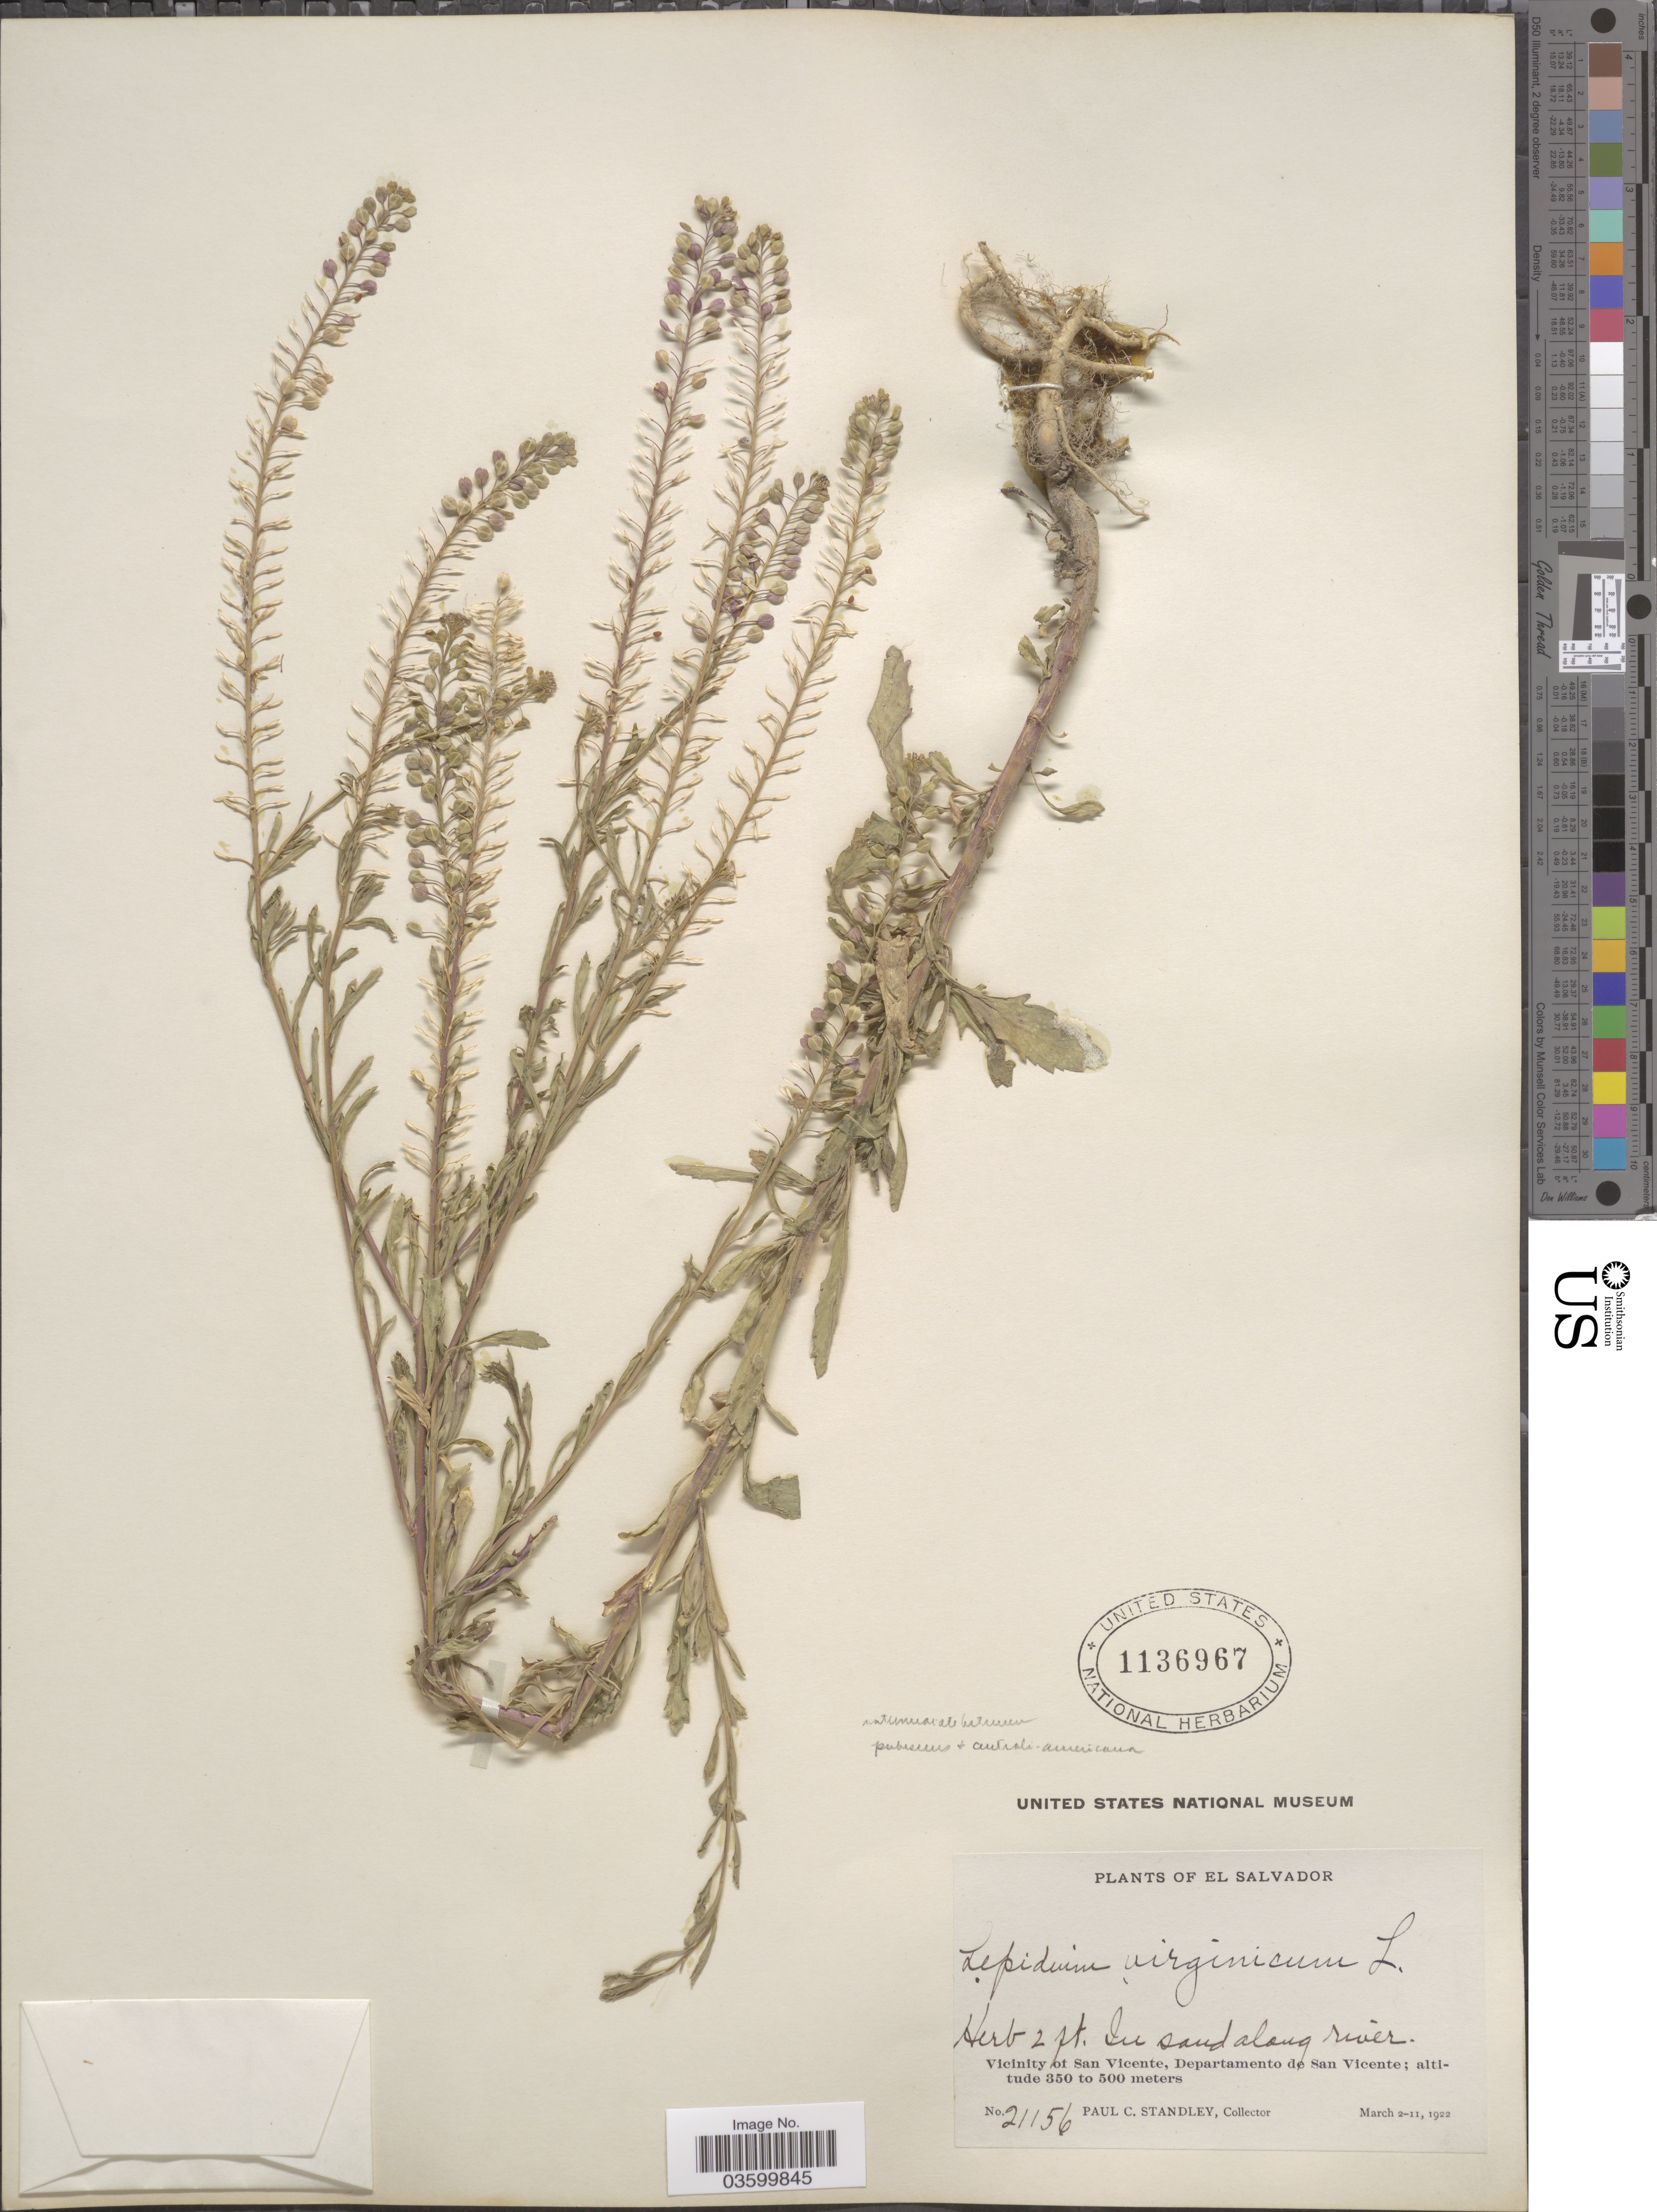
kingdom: Plantae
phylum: Tracheophyta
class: Magnoliopsida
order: Brassicales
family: Brassicaceae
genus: Lepidium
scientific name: Lepidium virginicum var. pubescens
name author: (Greene) C.L. Hitchc.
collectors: P. C. Standley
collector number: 21156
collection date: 1922-03-02/1922-03-11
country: El Salvador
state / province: San Vincente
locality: Vicinity of San Vicente, Departamento de San Vicente.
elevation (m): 350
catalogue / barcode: US 1136967